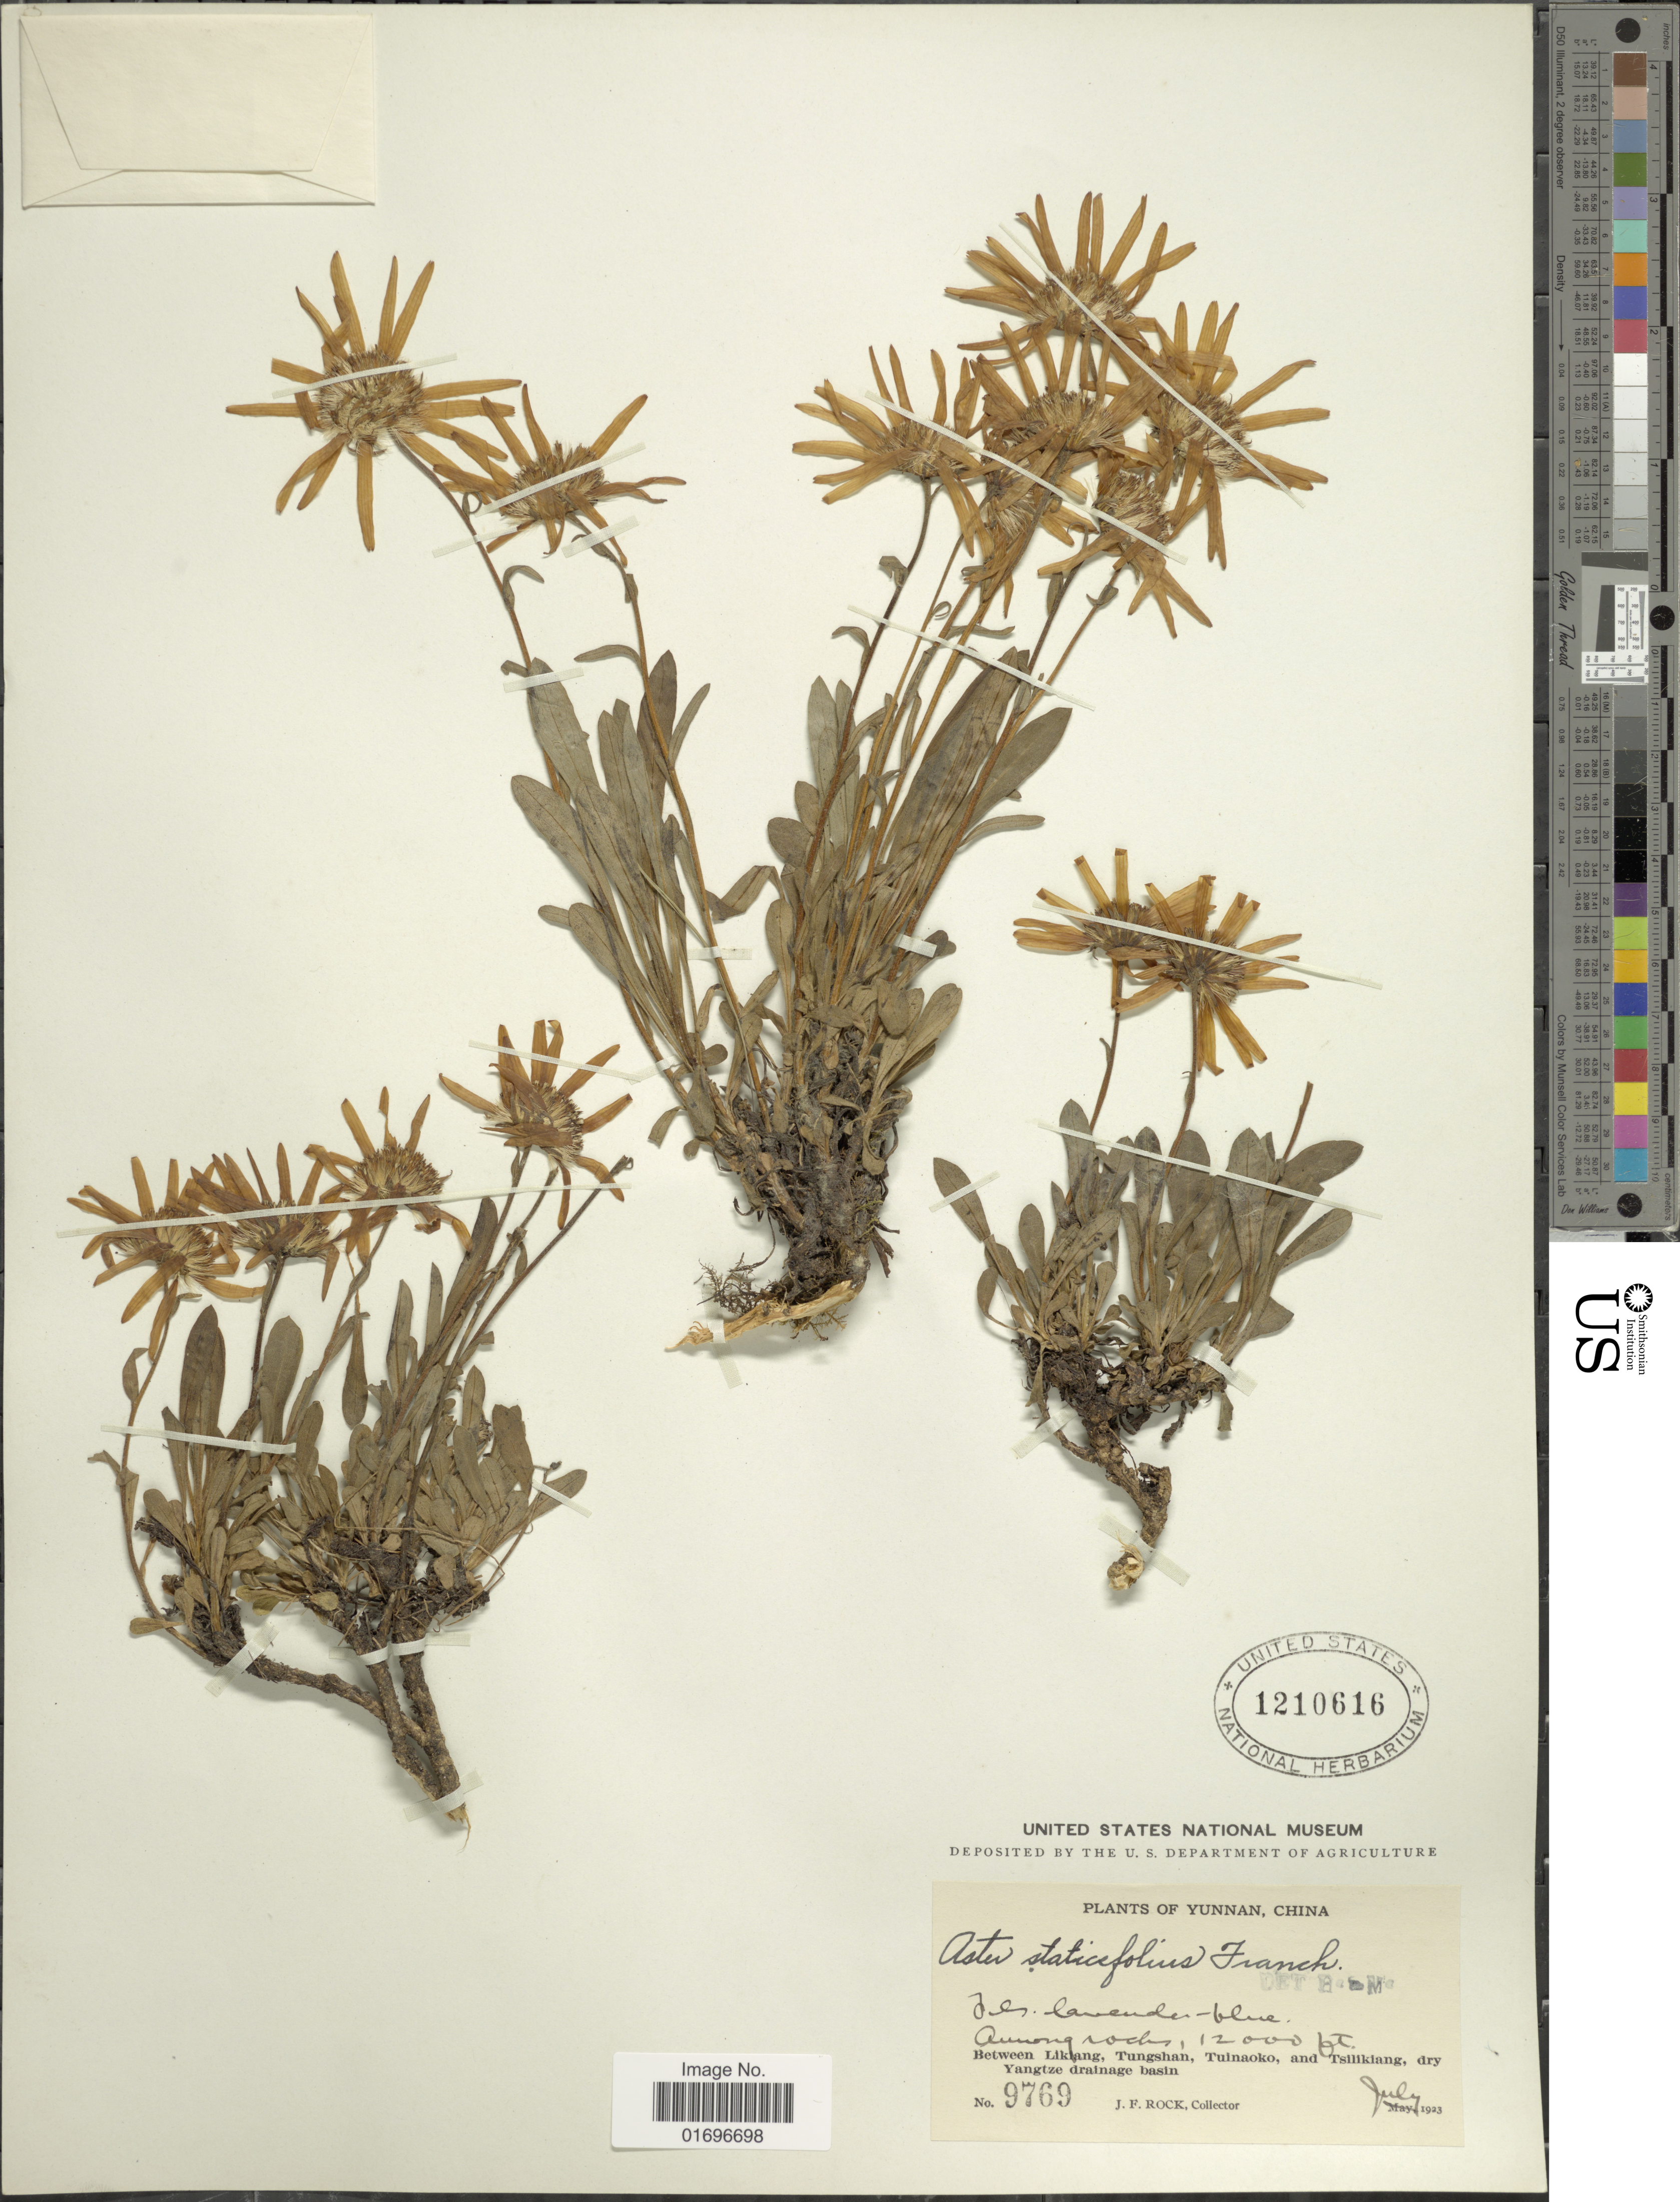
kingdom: Plantae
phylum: Tracheophyta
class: Magnoliopsida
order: Asterales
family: Asteraceae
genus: Aster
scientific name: Aster staticifolius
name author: Franch.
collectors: J. Rock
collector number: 9769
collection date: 1923-07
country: China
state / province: Yunnan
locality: Yunnan, China. Between Likiang, Tungshan, Tuinaoko, and Tsilikiang, dry Yangtze drainage basin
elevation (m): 3658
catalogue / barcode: US 1210616